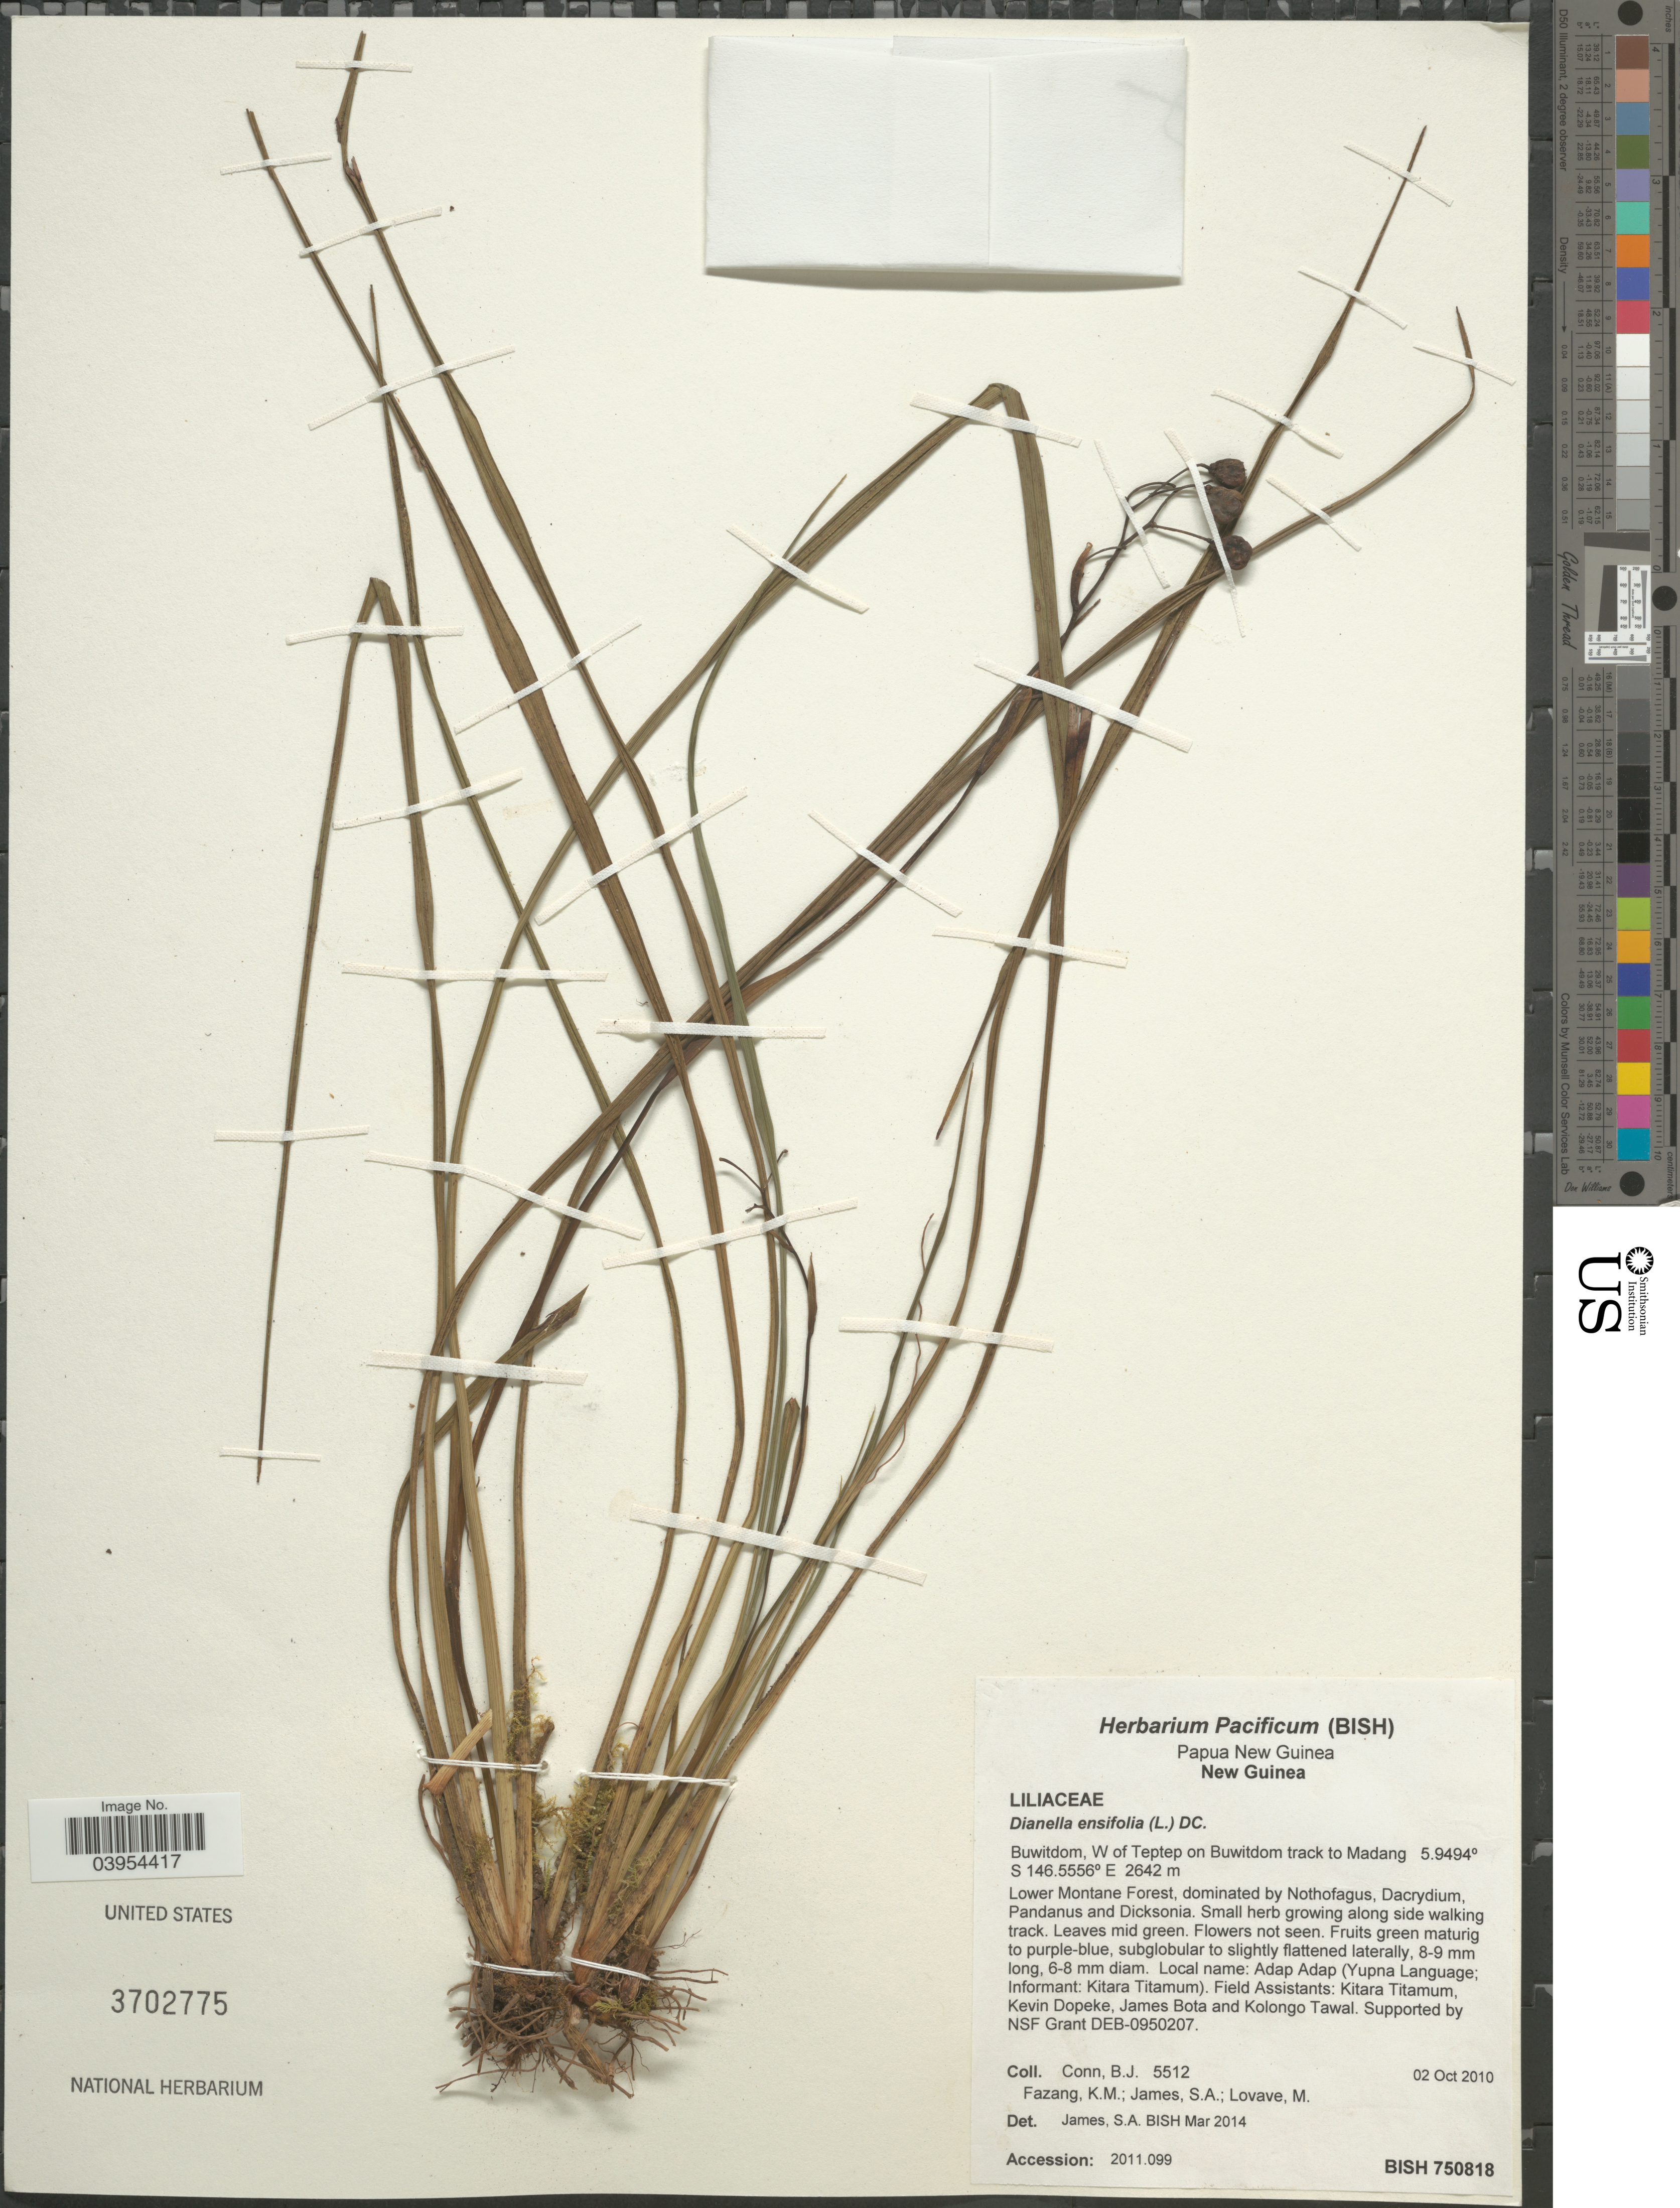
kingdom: Plantae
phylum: Tracheophyta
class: Liliopsida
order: Asparagales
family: Asphodelaceae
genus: Dianella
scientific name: Dianella ensifolia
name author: (L.) DC.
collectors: B. Conn, K. Fazang, S. James & M. Lovave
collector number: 5512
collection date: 2010-10-02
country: Papua New Guinea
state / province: Madang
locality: New Guinea. Buwitdom, W of Teptep on Buwitdom track to Madang.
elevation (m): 2642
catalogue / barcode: US 3702775